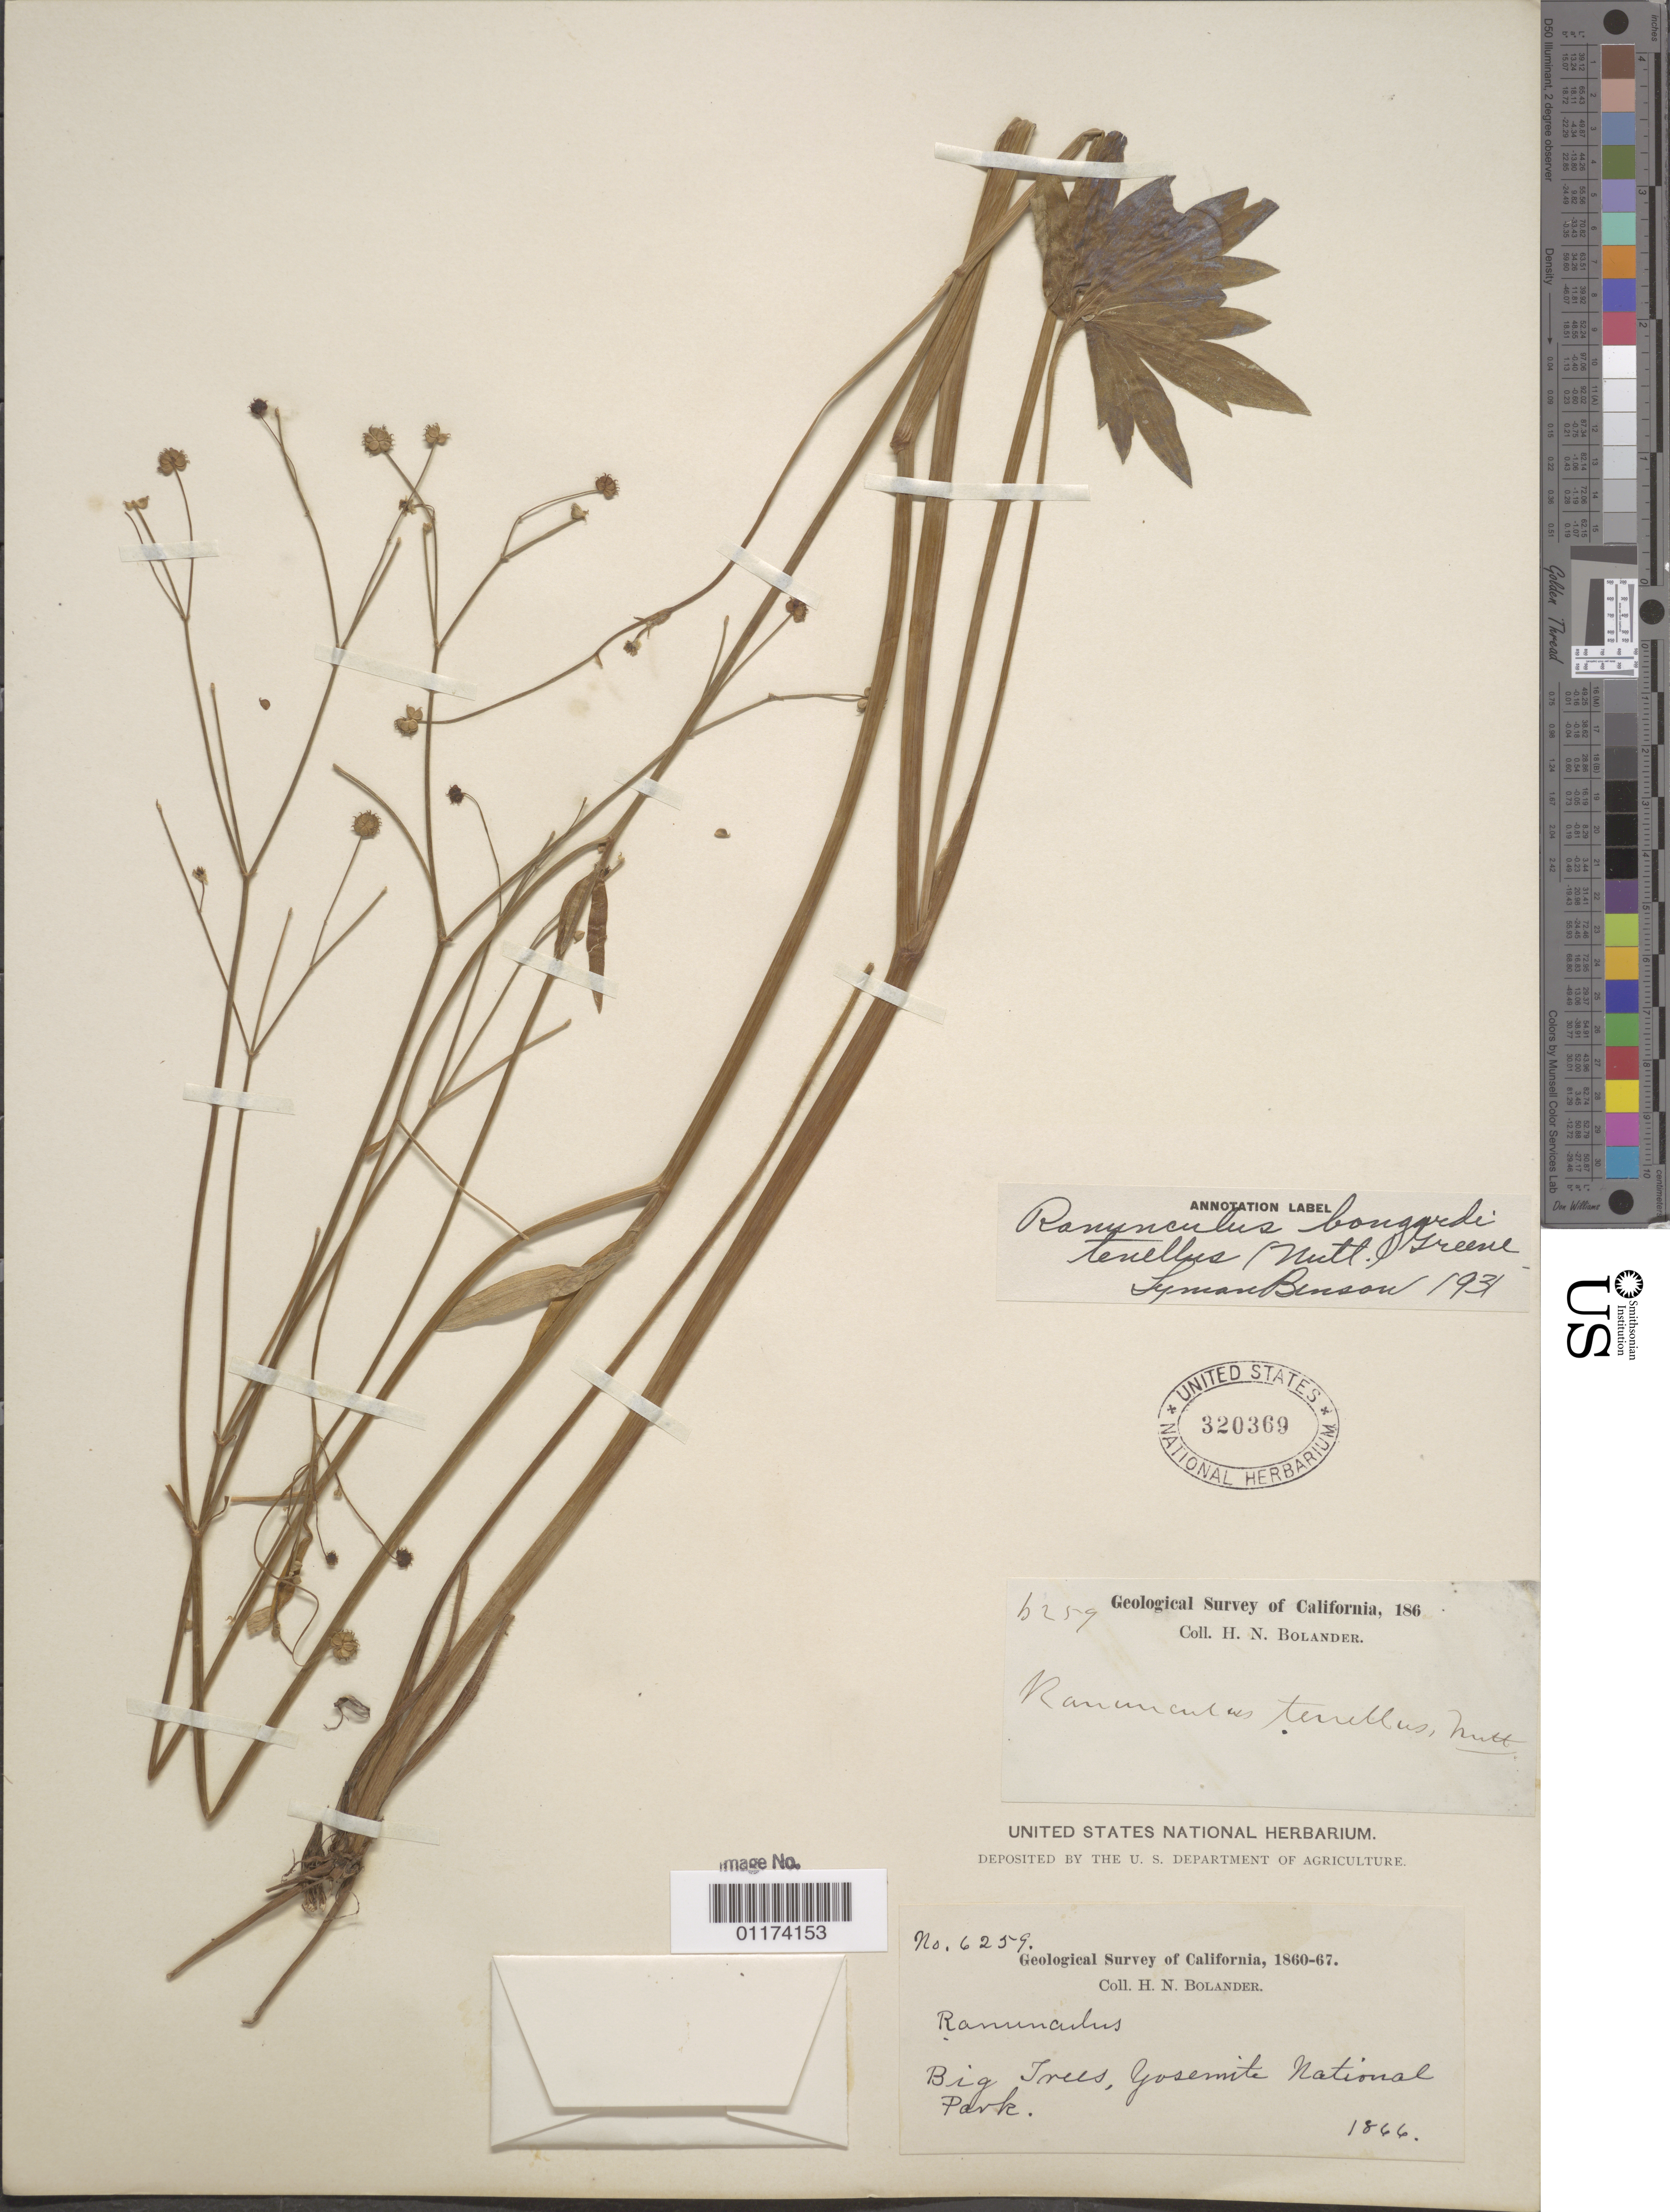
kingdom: Plantae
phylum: Tracheophyta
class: Magnoliopsida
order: Ranunculales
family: Ranunculaceae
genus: Ranunculus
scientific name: Ranunculus californicus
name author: Benth.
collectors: H. Bolander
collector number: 6259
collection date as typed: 1866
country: United States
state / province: California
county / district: Mariposa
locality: Big Trees, Yosemite National Park.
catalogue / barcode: US 320369